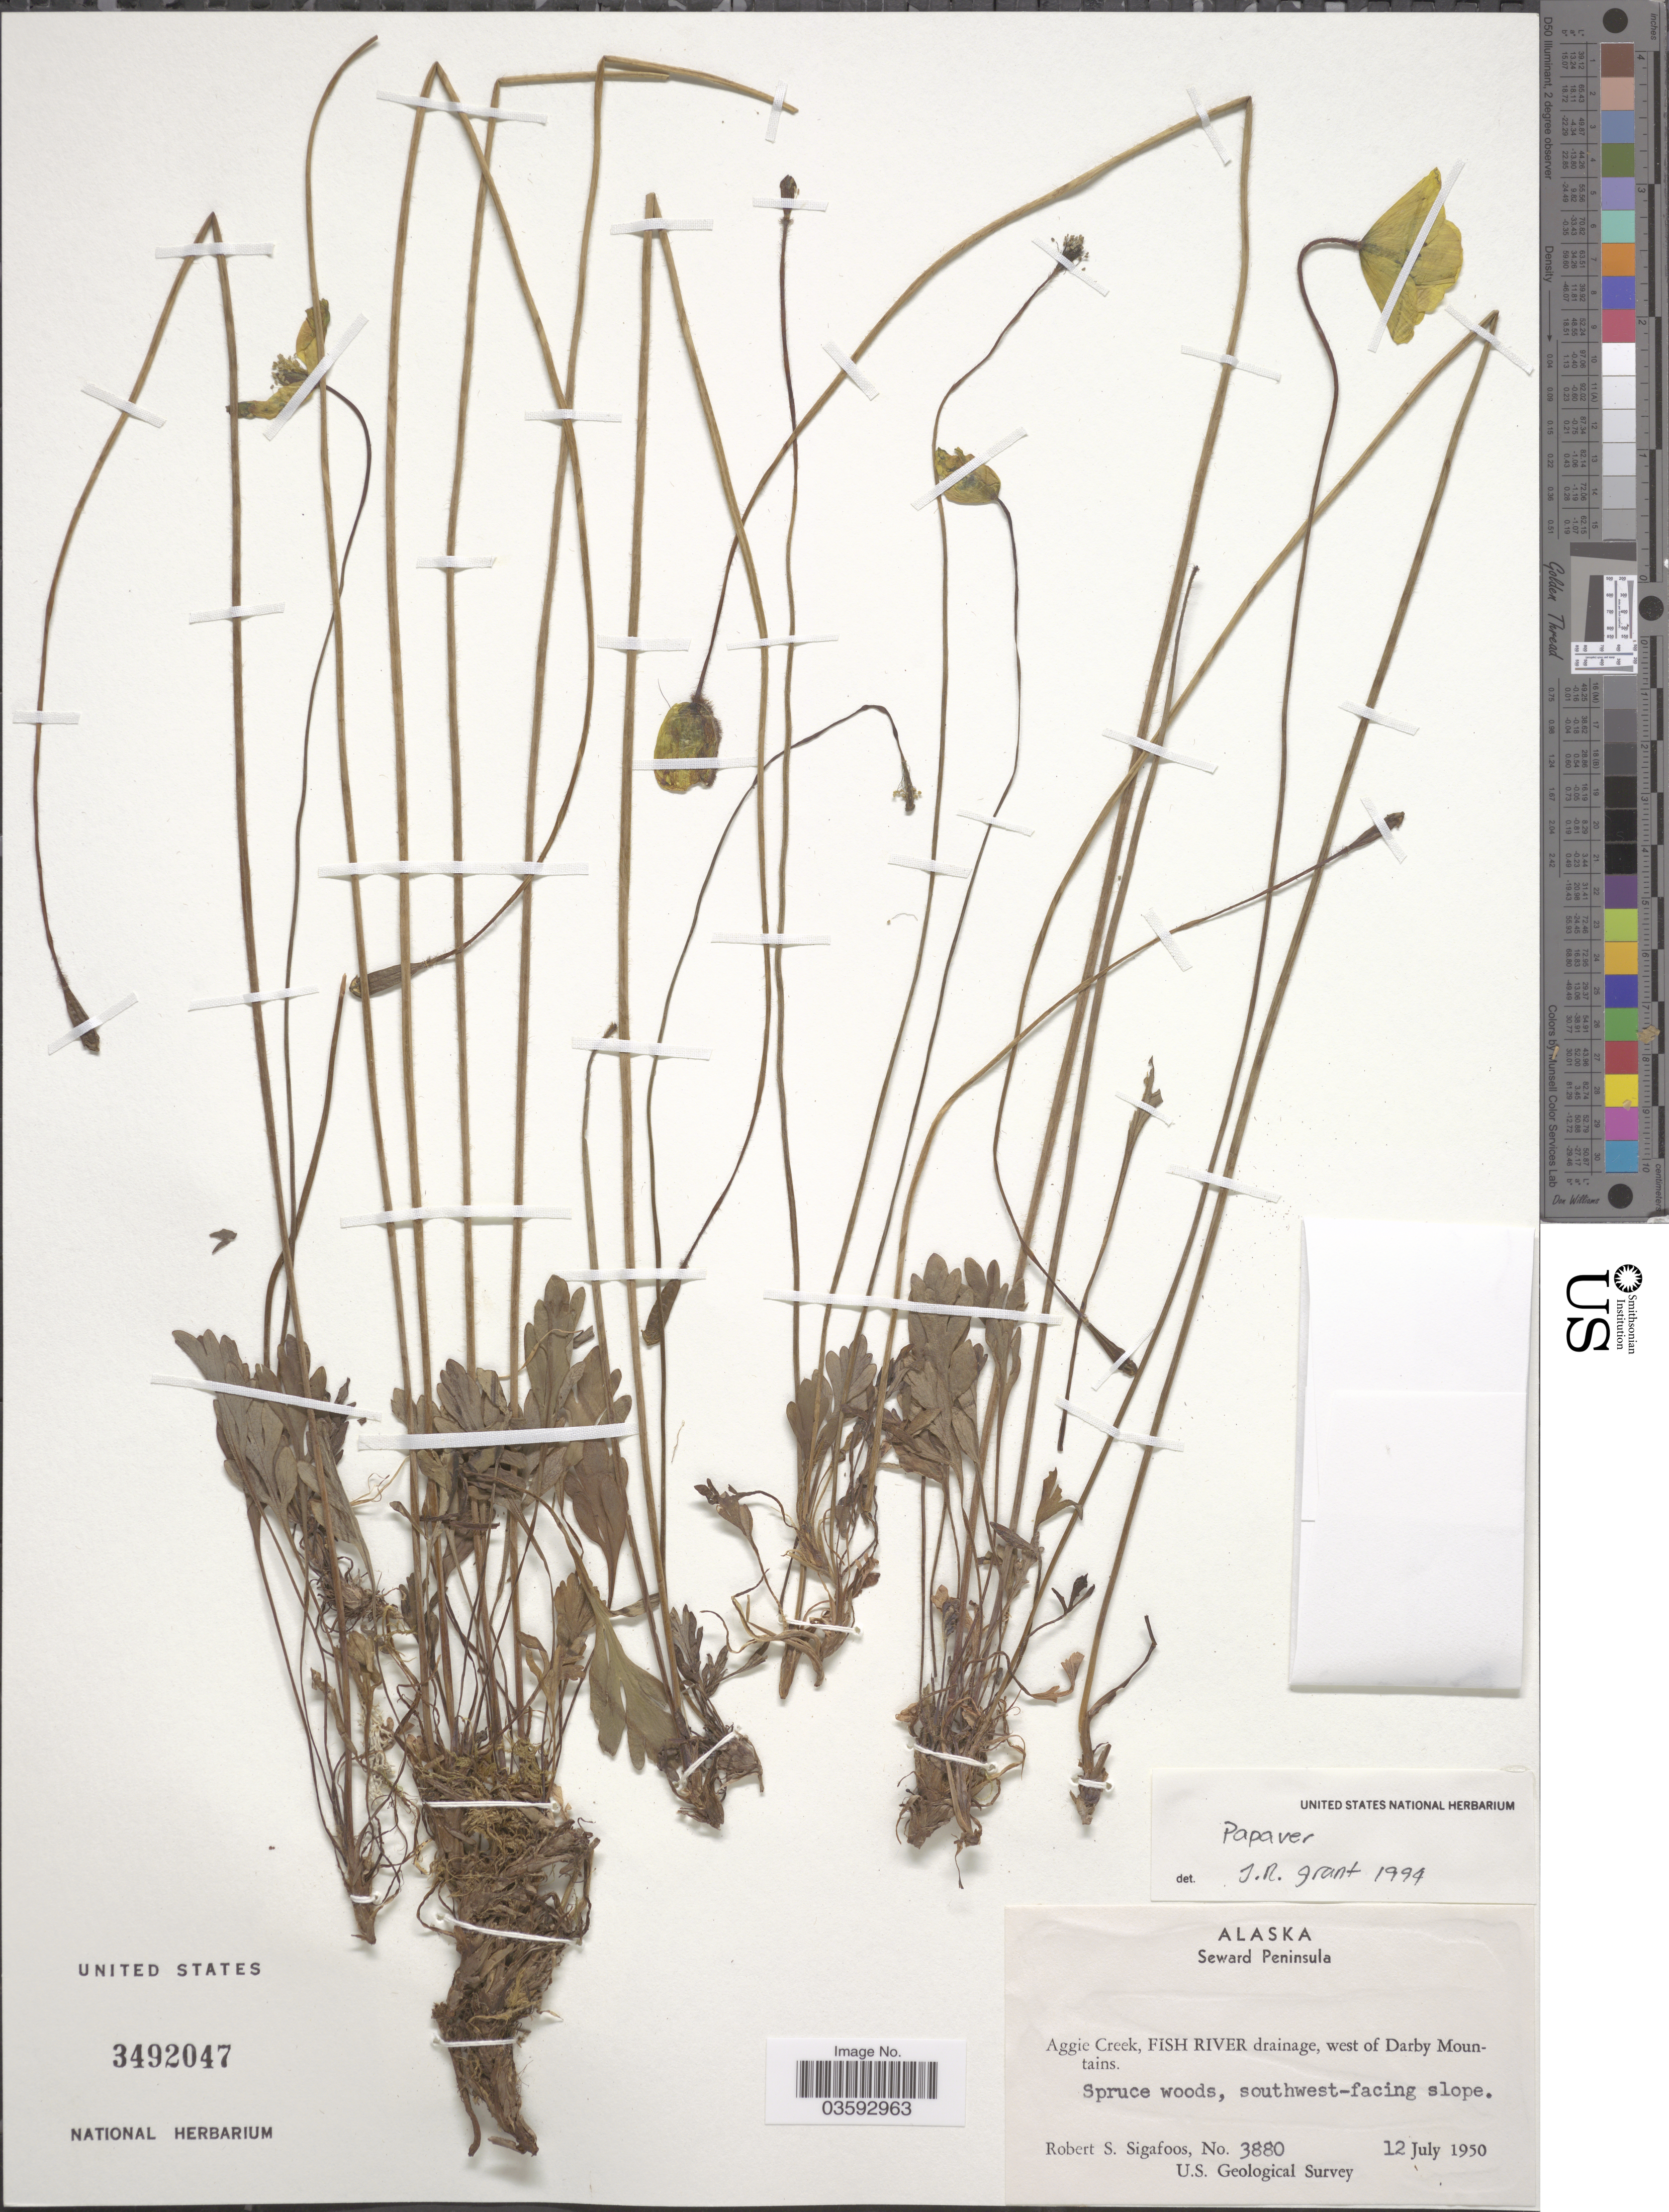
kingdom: Plantae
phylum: Tracheophyta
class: Magnoliopsida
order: Ranunculales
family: Papaveraceae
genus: Papaver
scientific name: Papaver sp.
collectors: R. Sigafoos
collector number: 3880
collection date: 1950-07-12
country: United States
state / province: Alaska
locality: Seward Peninsula. Aggie Creek, Fish River drainage, west of Darby Mountains.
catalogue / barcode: US 3492047